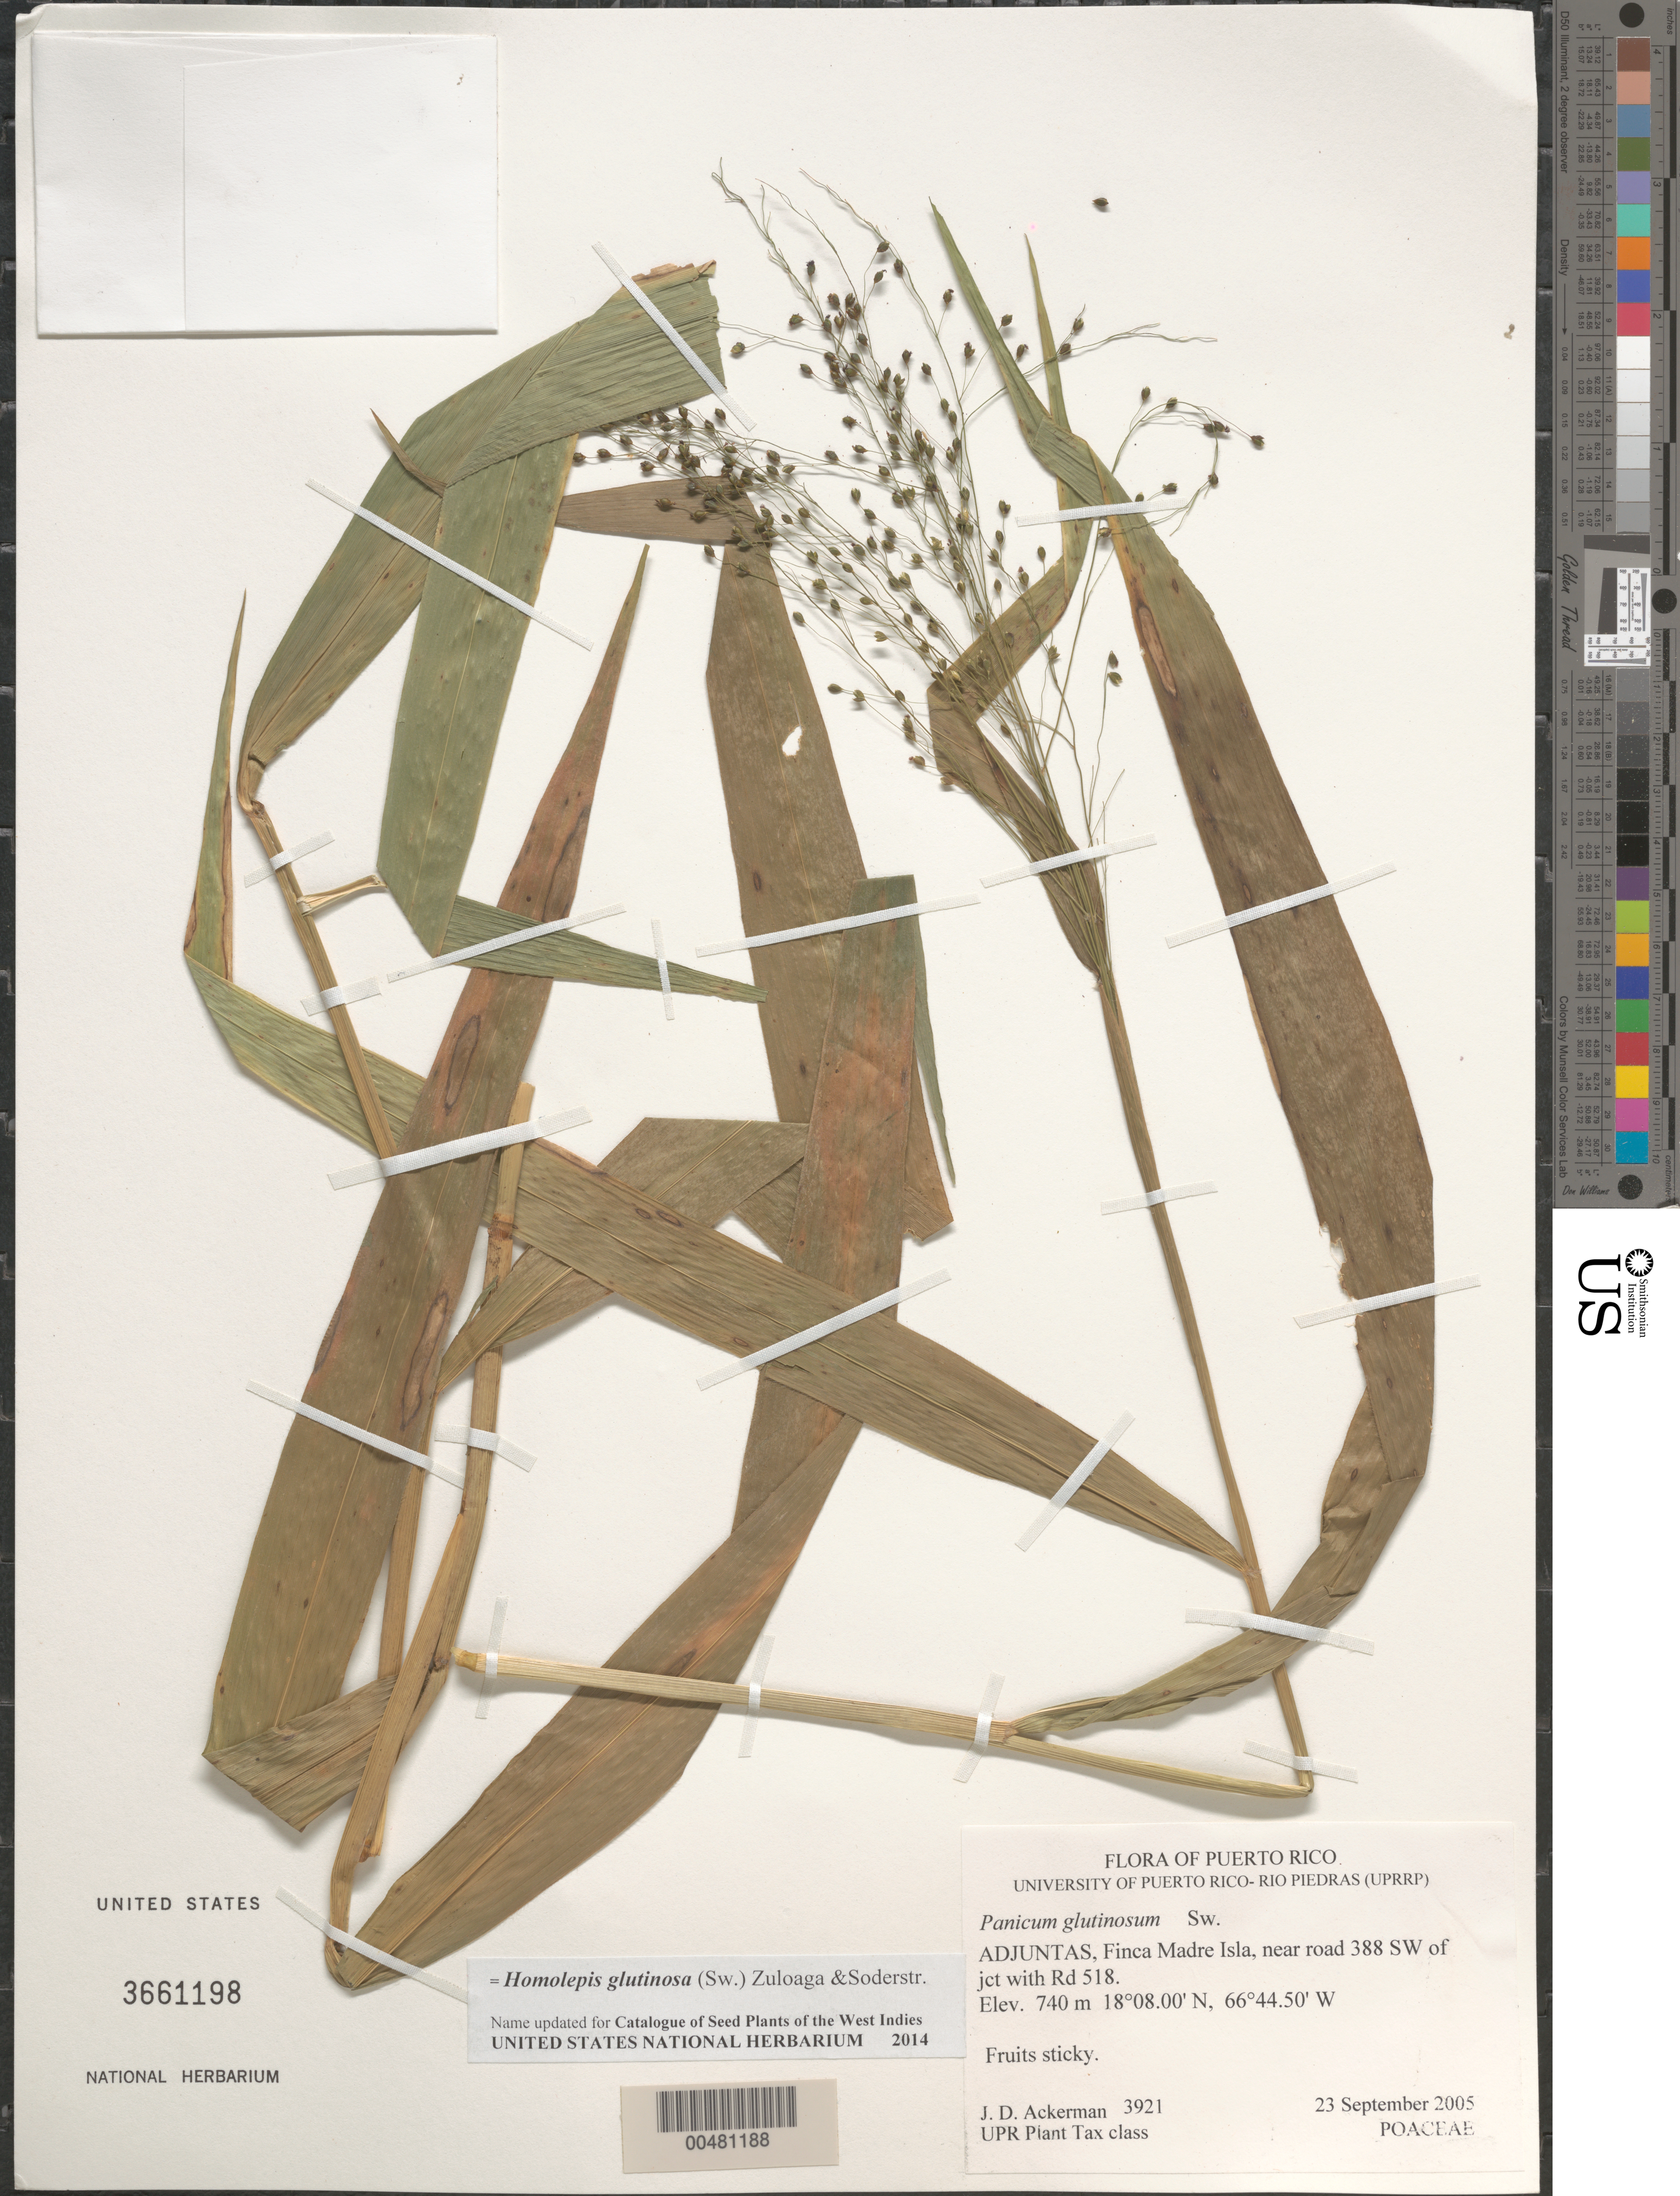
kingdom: Plantae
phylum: Tracheophyta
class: Liliopsida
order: Poales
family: Poaceae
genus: Homolepis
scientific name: Homolepis glutinosa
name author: (Sw.) Zuloaga & Soderstr.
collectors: J. D. Ackerman & UPR Plant Taxonomy Class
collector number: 3921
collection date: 2005-09-23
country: Puerto Rico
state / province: Adjuntas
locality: Finca Madre Isla, near road 388 SW of junction with Rd 518.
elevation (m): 740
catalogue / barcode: US 3661198